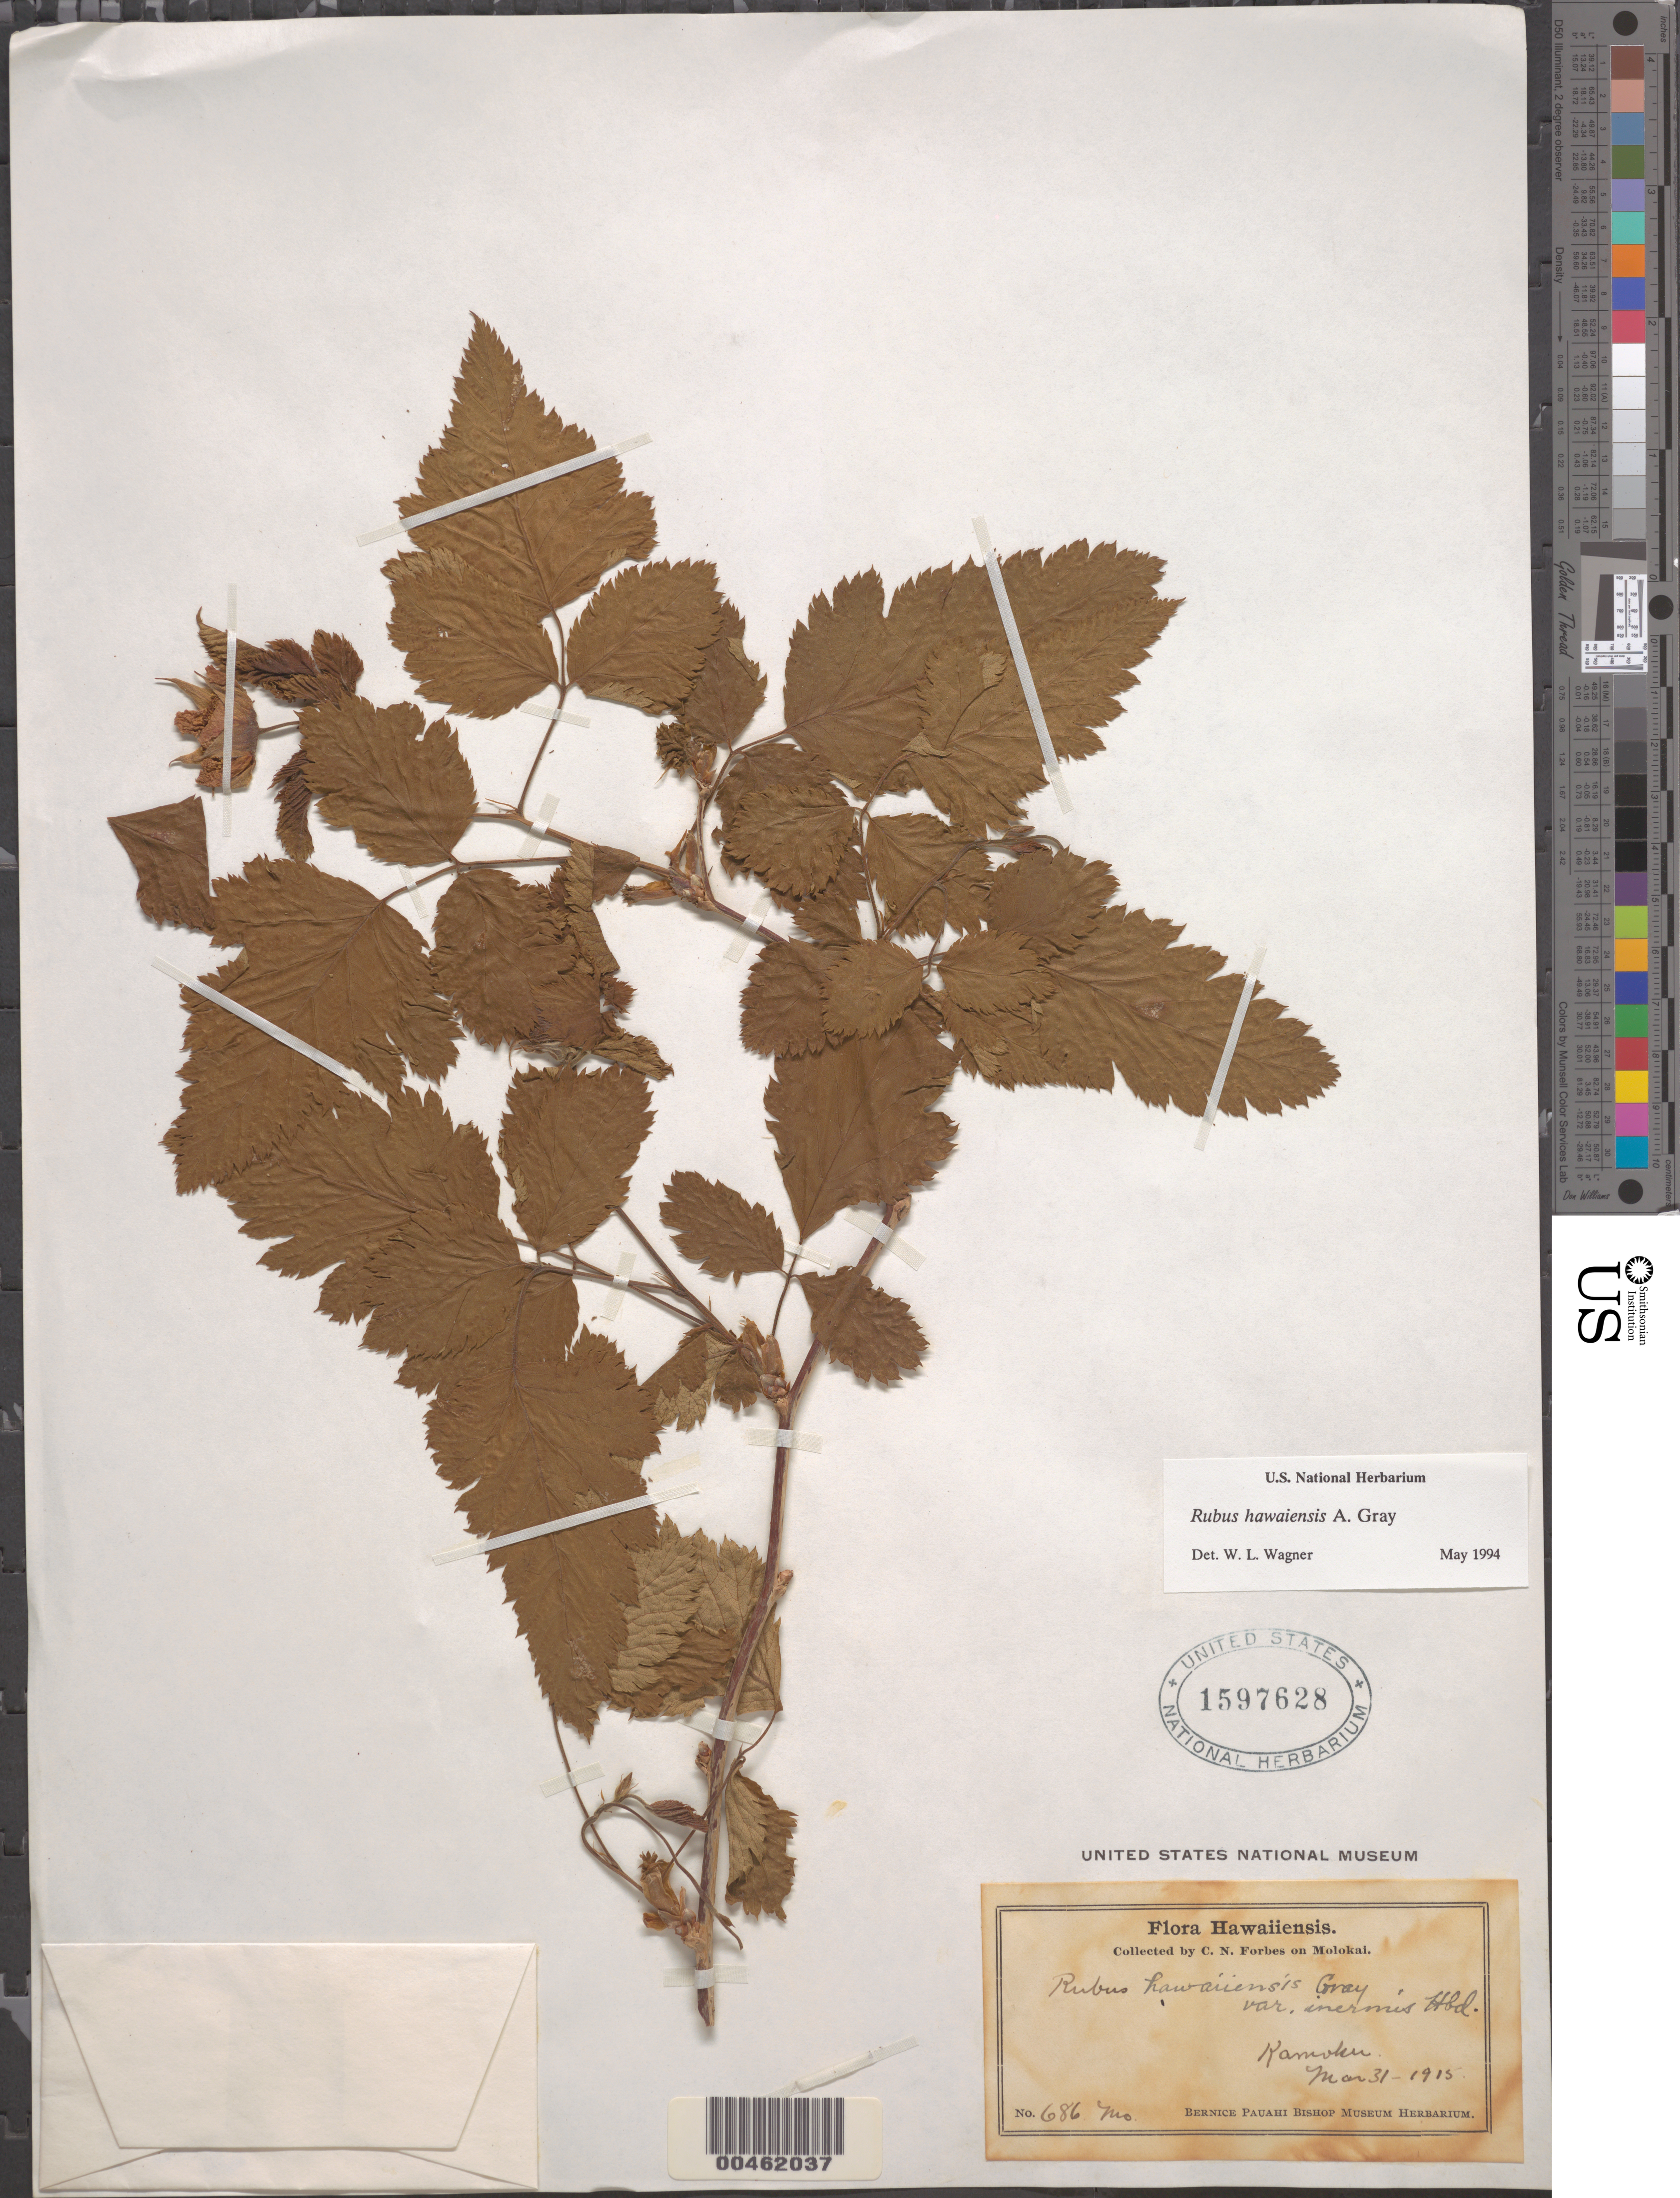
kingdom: Plantae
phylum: Tracheophyta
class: Magnoliopsida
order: Rosales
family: Rosaceae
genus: Rubus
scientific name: Rubus hawaiensis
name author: A. Gray in Wilkes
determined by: Wagner, W. L., (BOT), Smithsonian Institution - National Museum of Natural History (UNITED STATES)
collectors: C. N. Forbes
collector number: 686 Mo.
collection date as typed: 31 Mar 1915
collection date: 1915-03-31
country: United States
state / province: Hawaii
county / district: Maui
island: Moloka'i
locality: Kamoku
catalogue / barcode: US 1597628